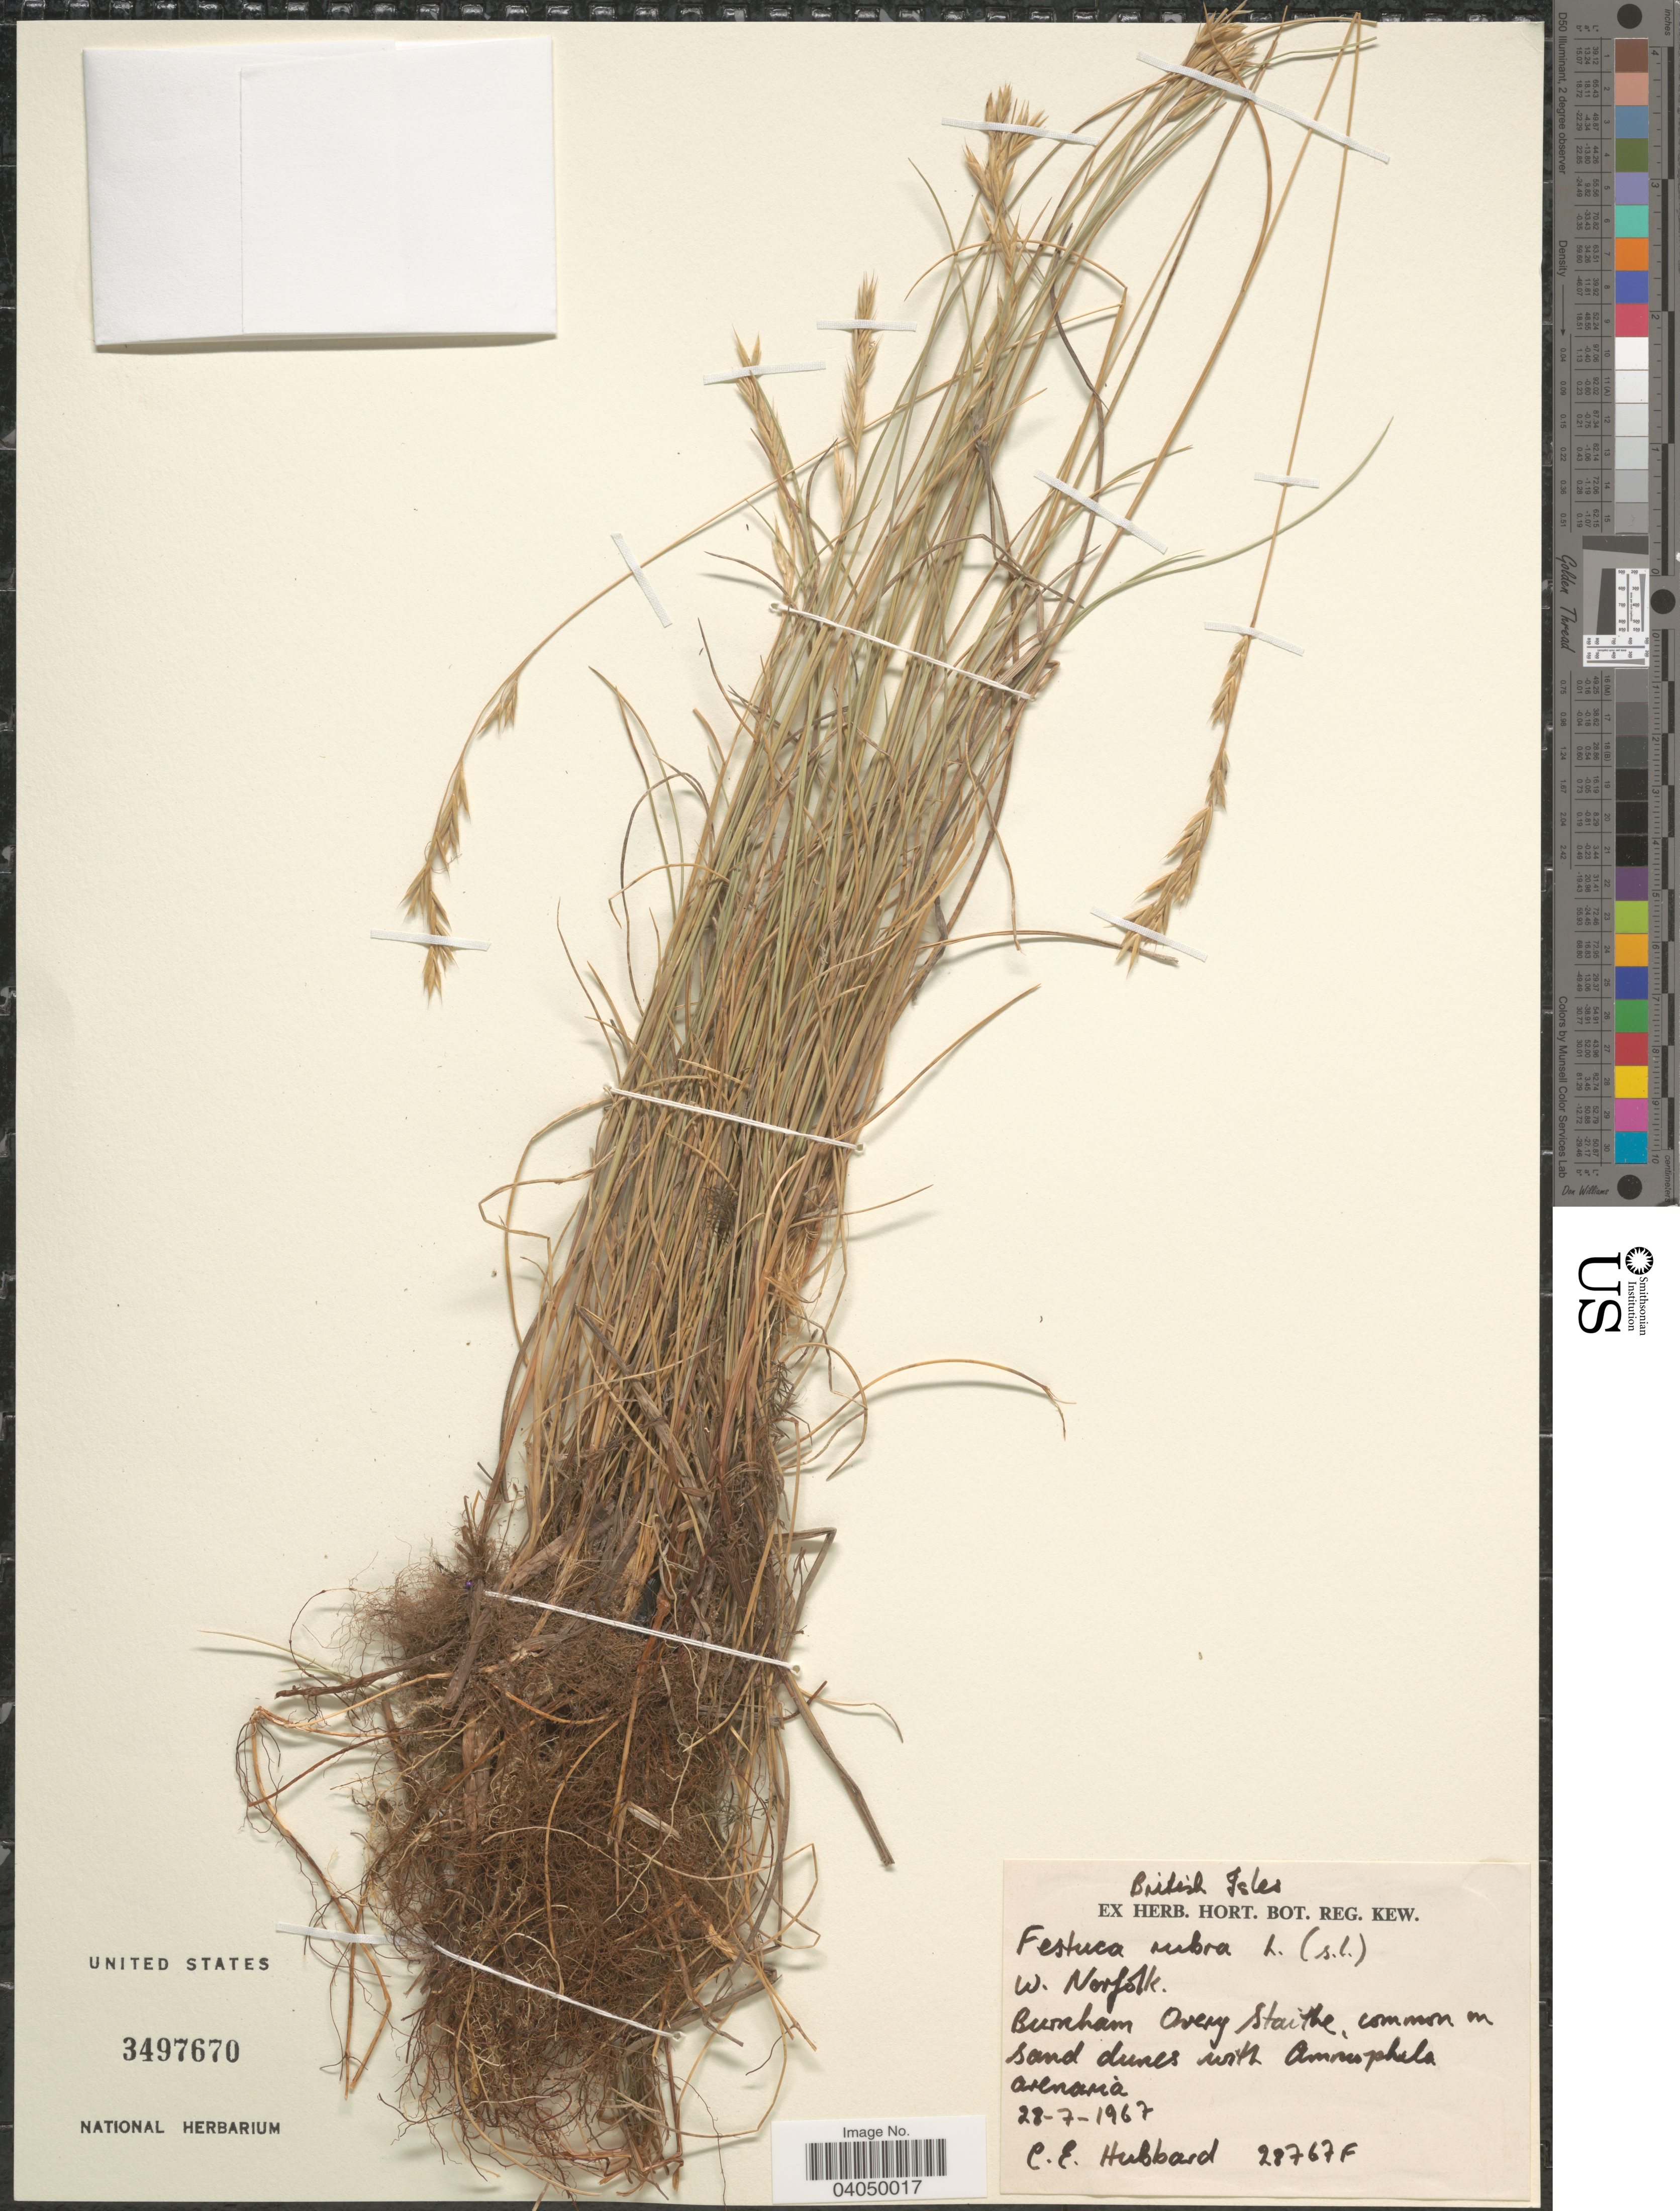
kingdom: Plantae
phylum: Tracheophyta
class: Liliopsida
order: Poales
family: Poaceae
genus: Festuca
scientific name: Festuca rubra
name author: L.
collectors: C. E. Hubbard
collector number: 28767F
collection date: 1967-07-28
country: United Kingdom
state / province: England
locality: British Isles. W. Norfolk. Burnham Overy Staithe.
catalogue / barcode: US 3497670